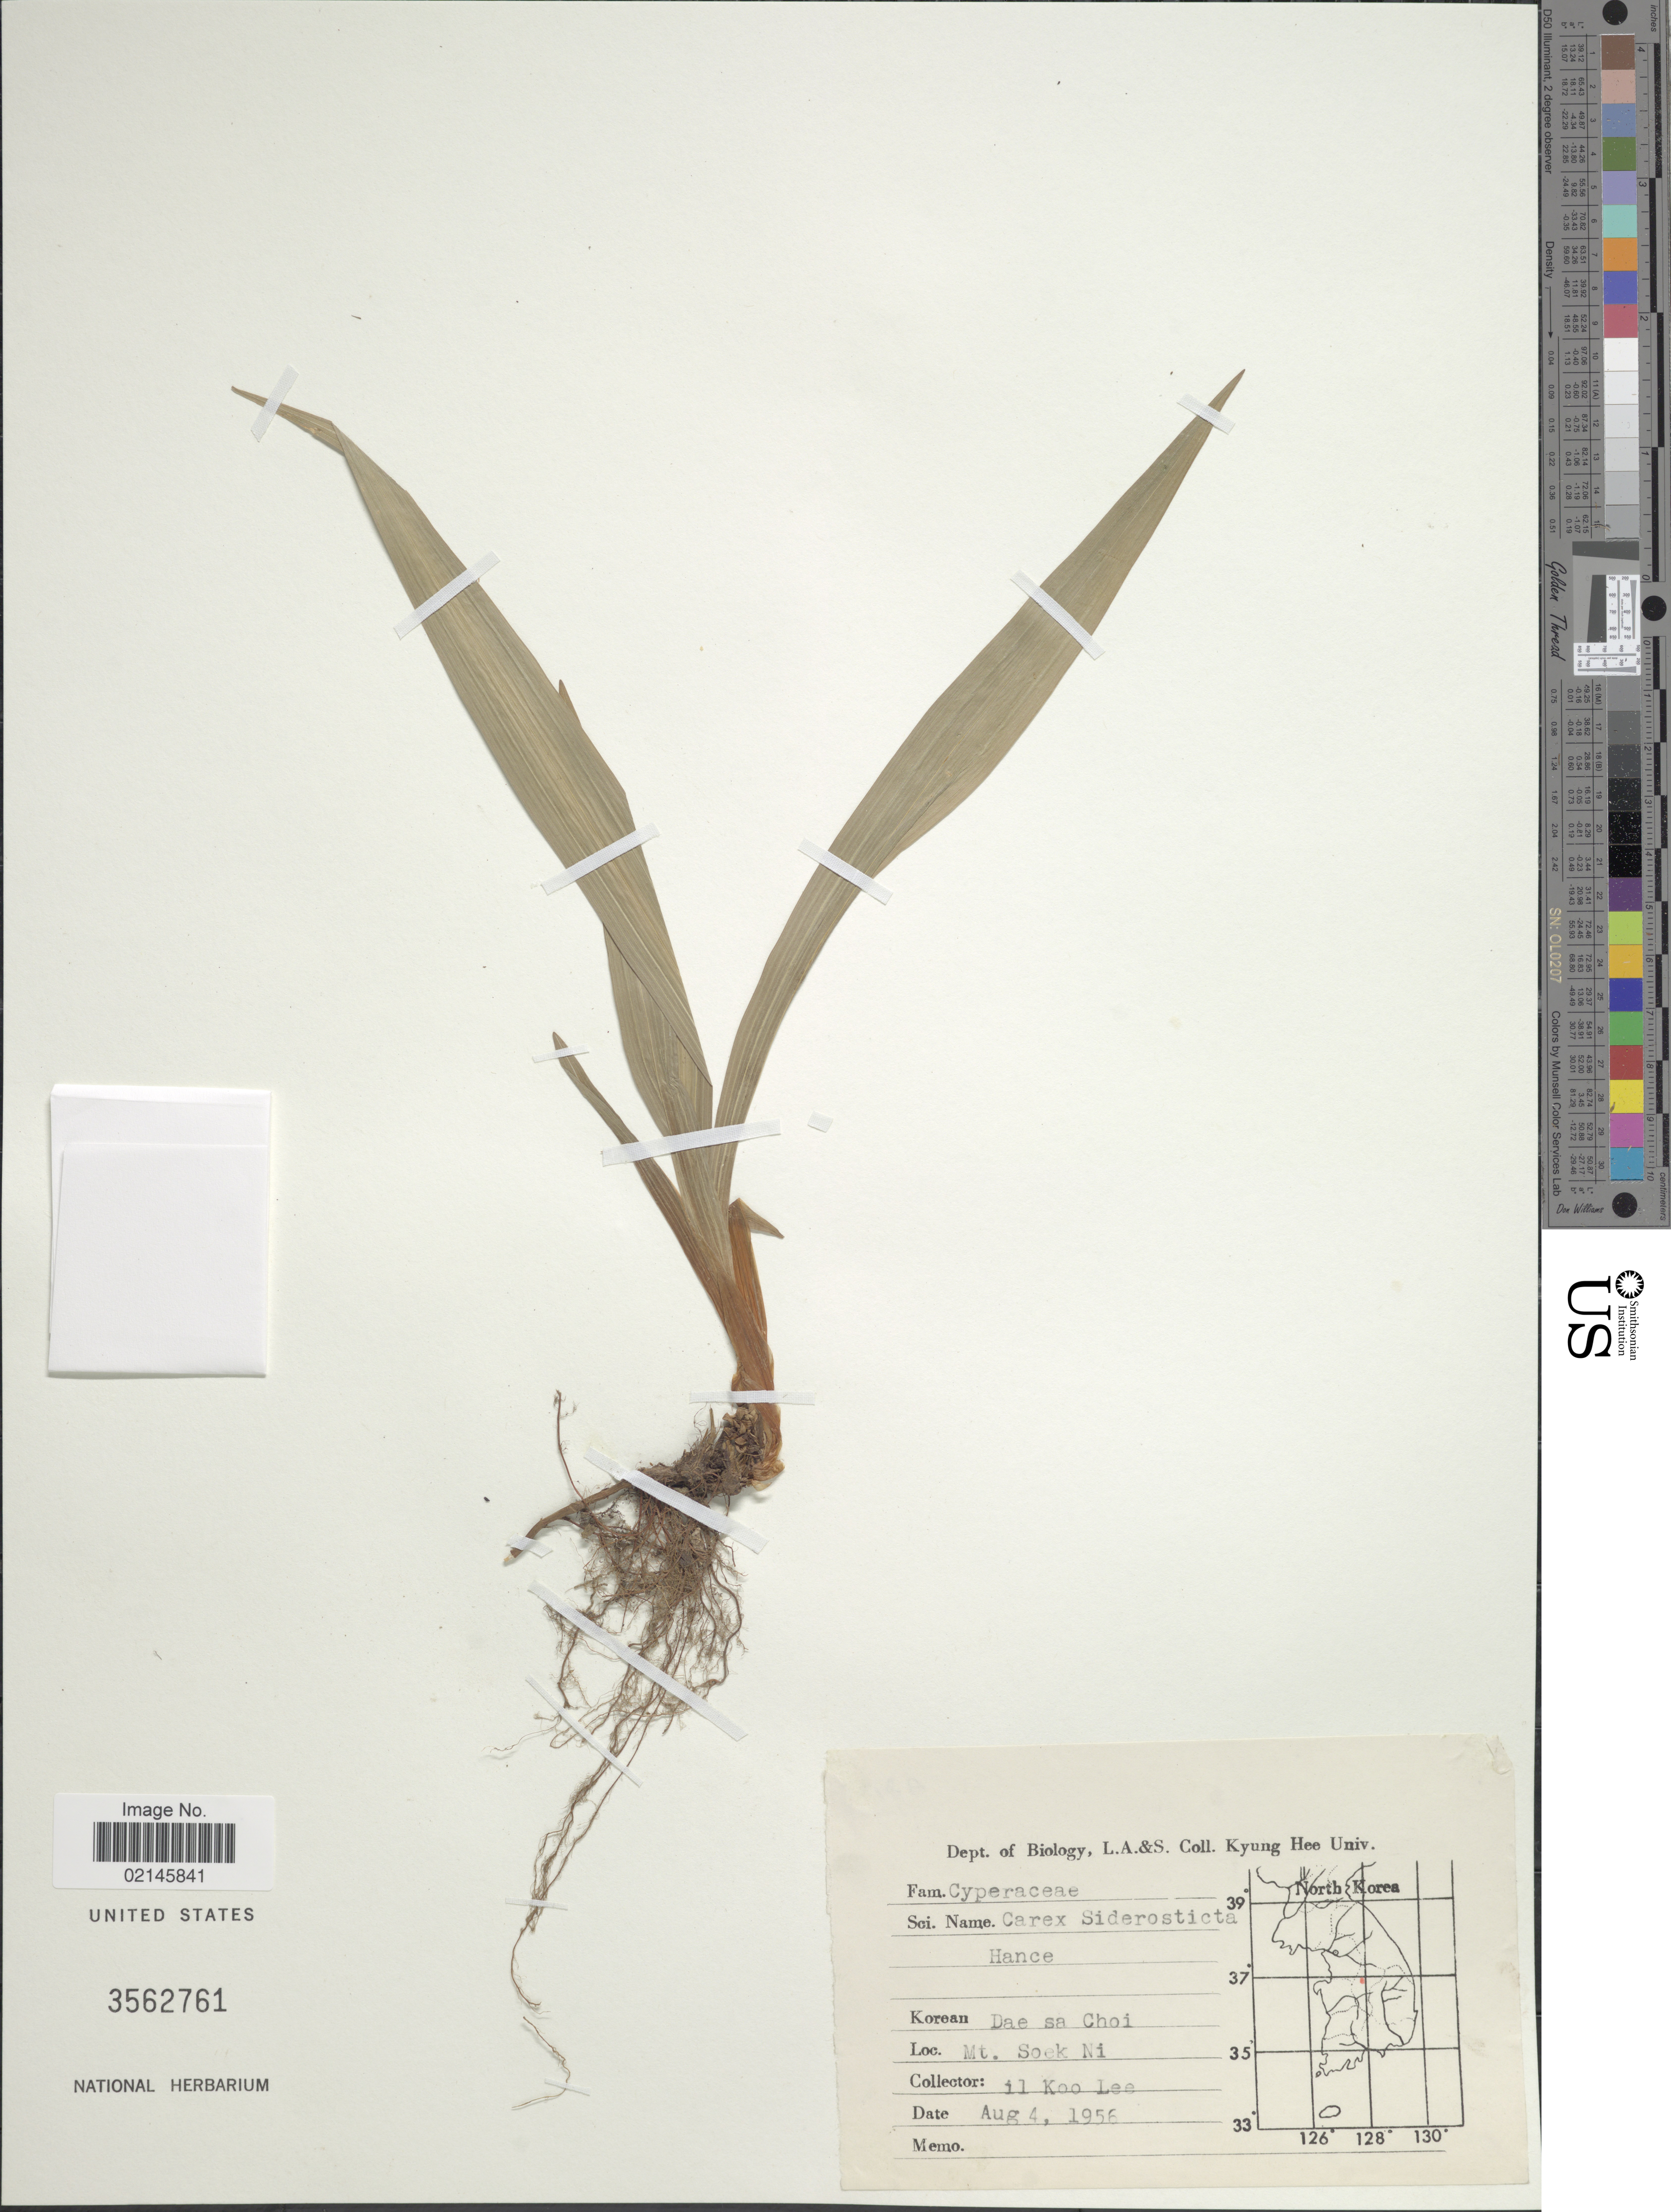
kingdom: Plantae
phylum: Tracheophyta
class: Liliopsida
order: Poales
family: Cyperaceae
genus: Carex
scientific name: Carex siderosticta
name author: Hance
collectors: Il-Ko Lee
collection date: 1956-08-04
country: South Korea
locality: Mt. Soek Ni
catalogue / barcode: US 3562761